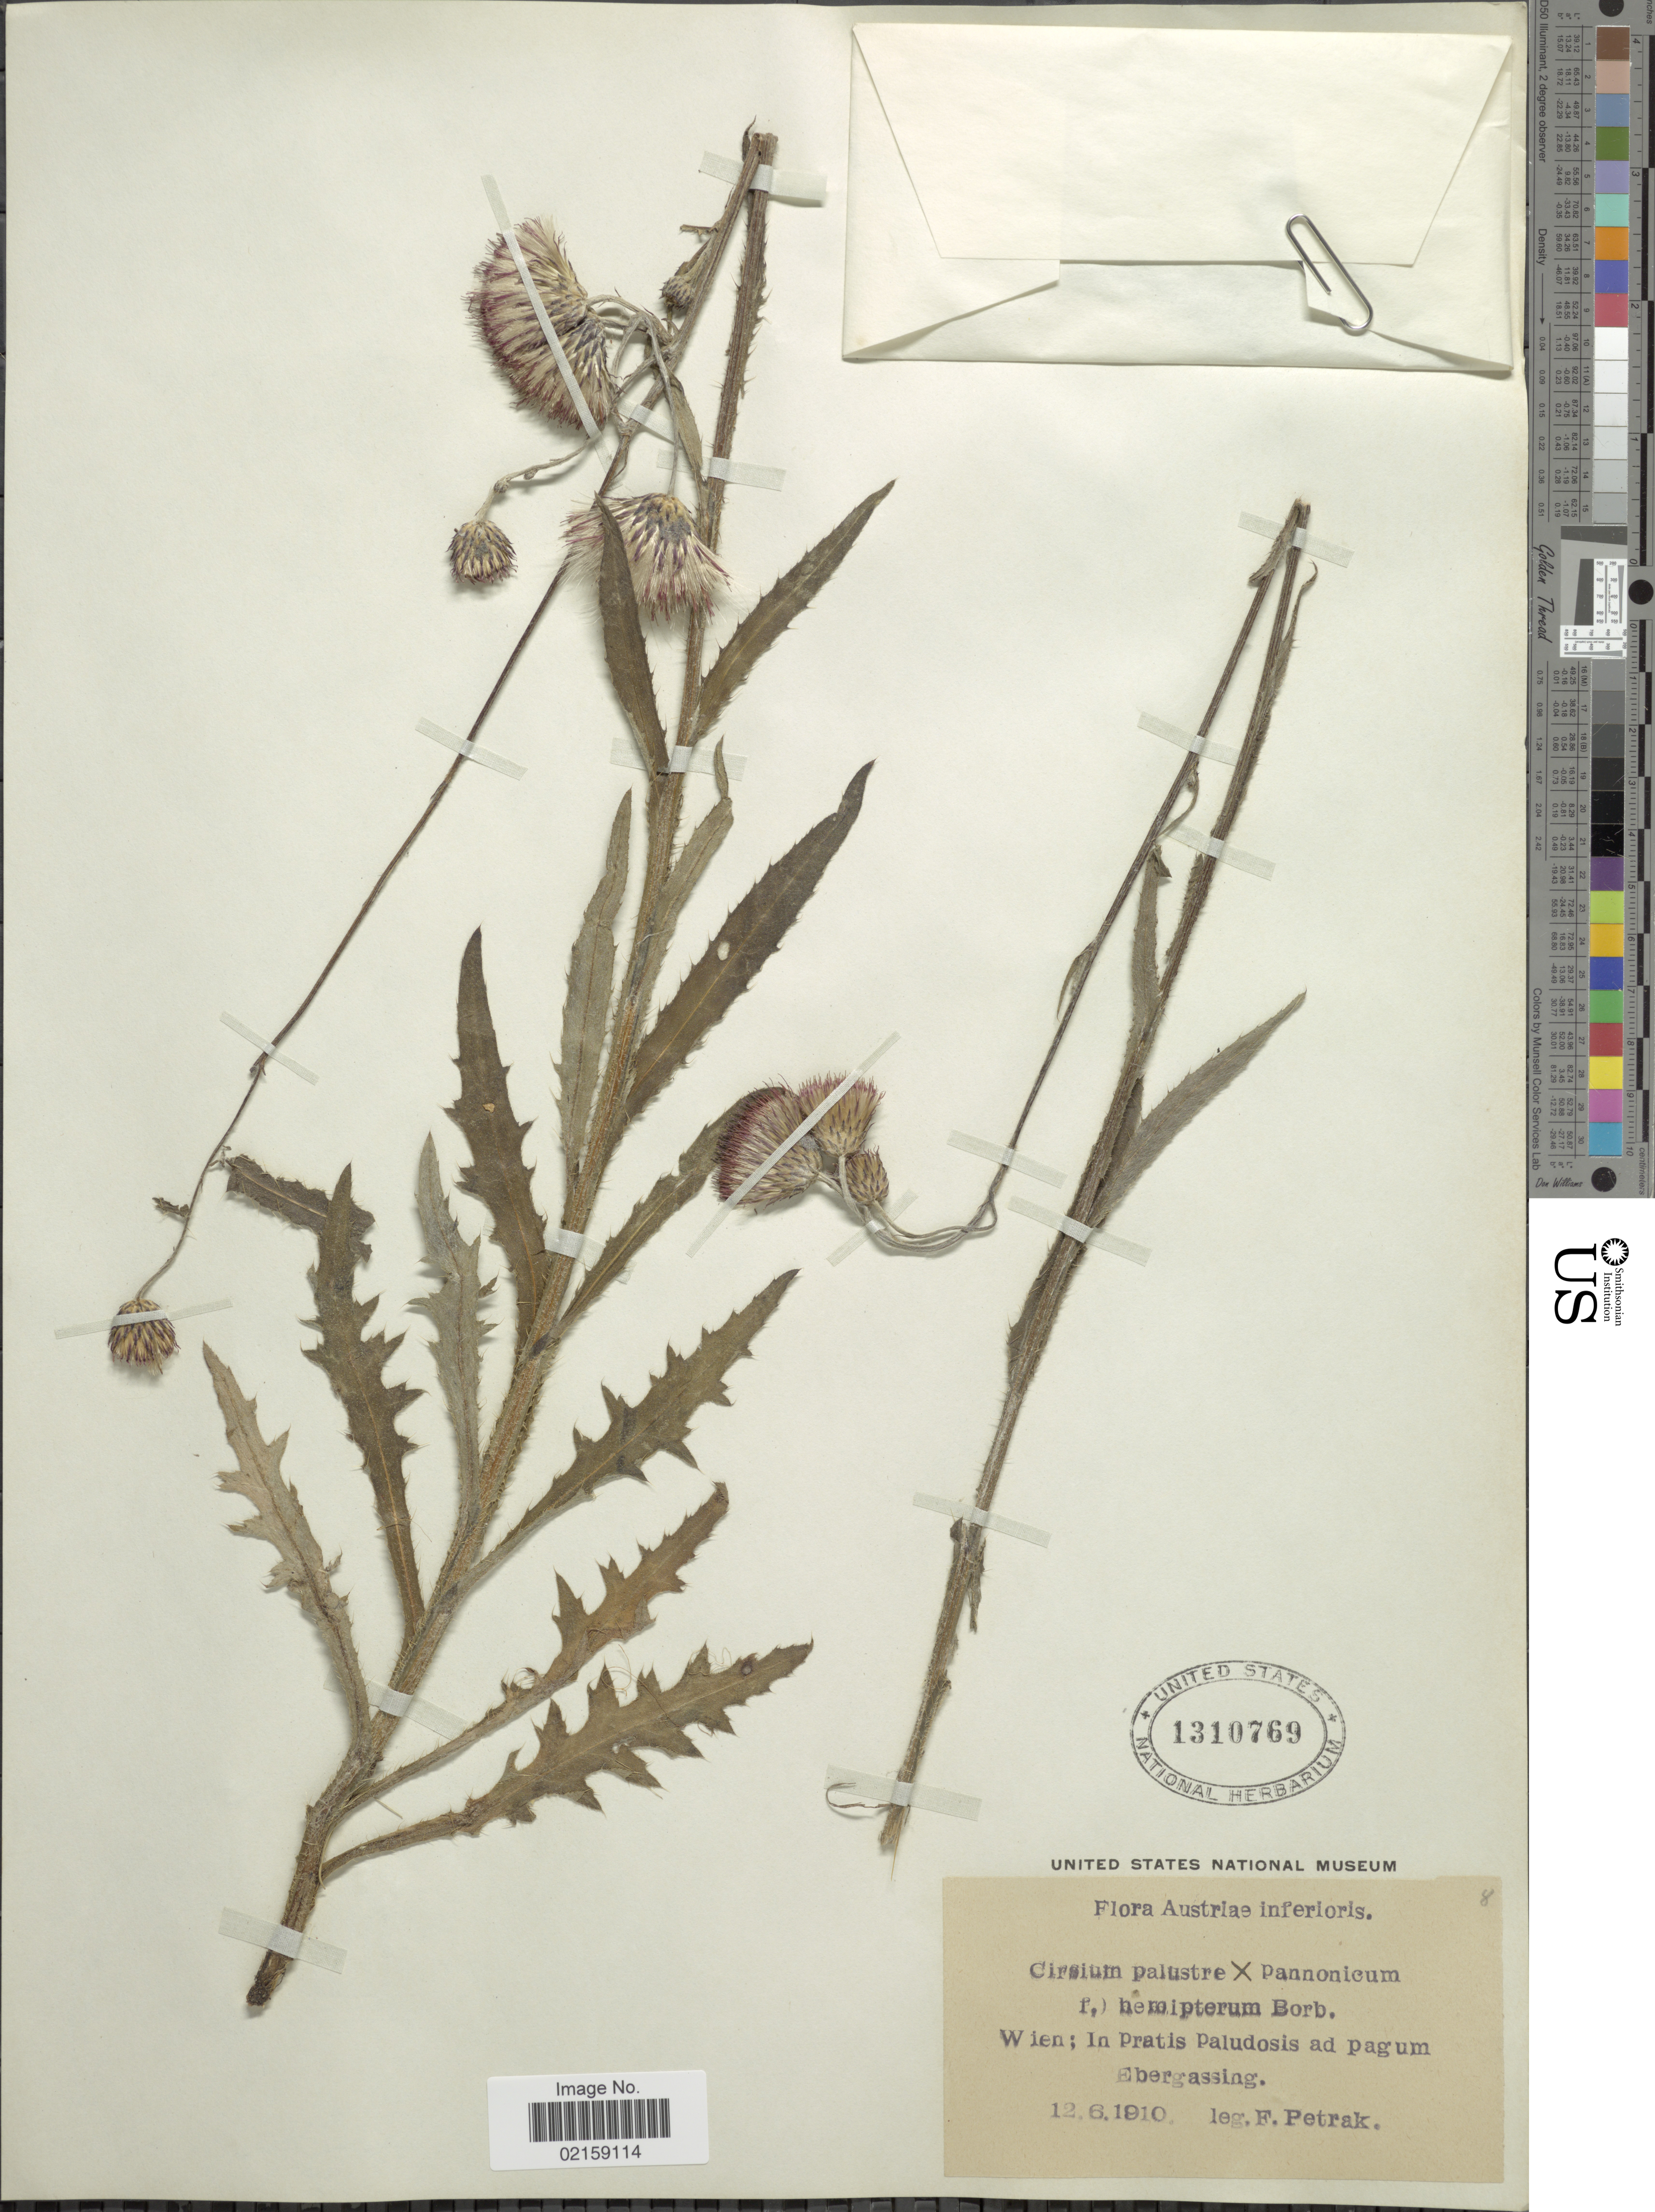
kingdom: Plantae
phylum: Tracheophyta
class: Magnoliopsida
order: Asterales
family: Asteraceae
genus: Cirsium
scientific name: Cirsium palustre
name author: (L.) Coss. ex Scop.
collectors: F. Petrak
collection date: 1910-06-12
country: Austria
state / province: Wien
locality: Austriae inferiors, Wien; in pratis Paludosis ad pagum Ebergassing.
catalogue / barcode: US 1310769